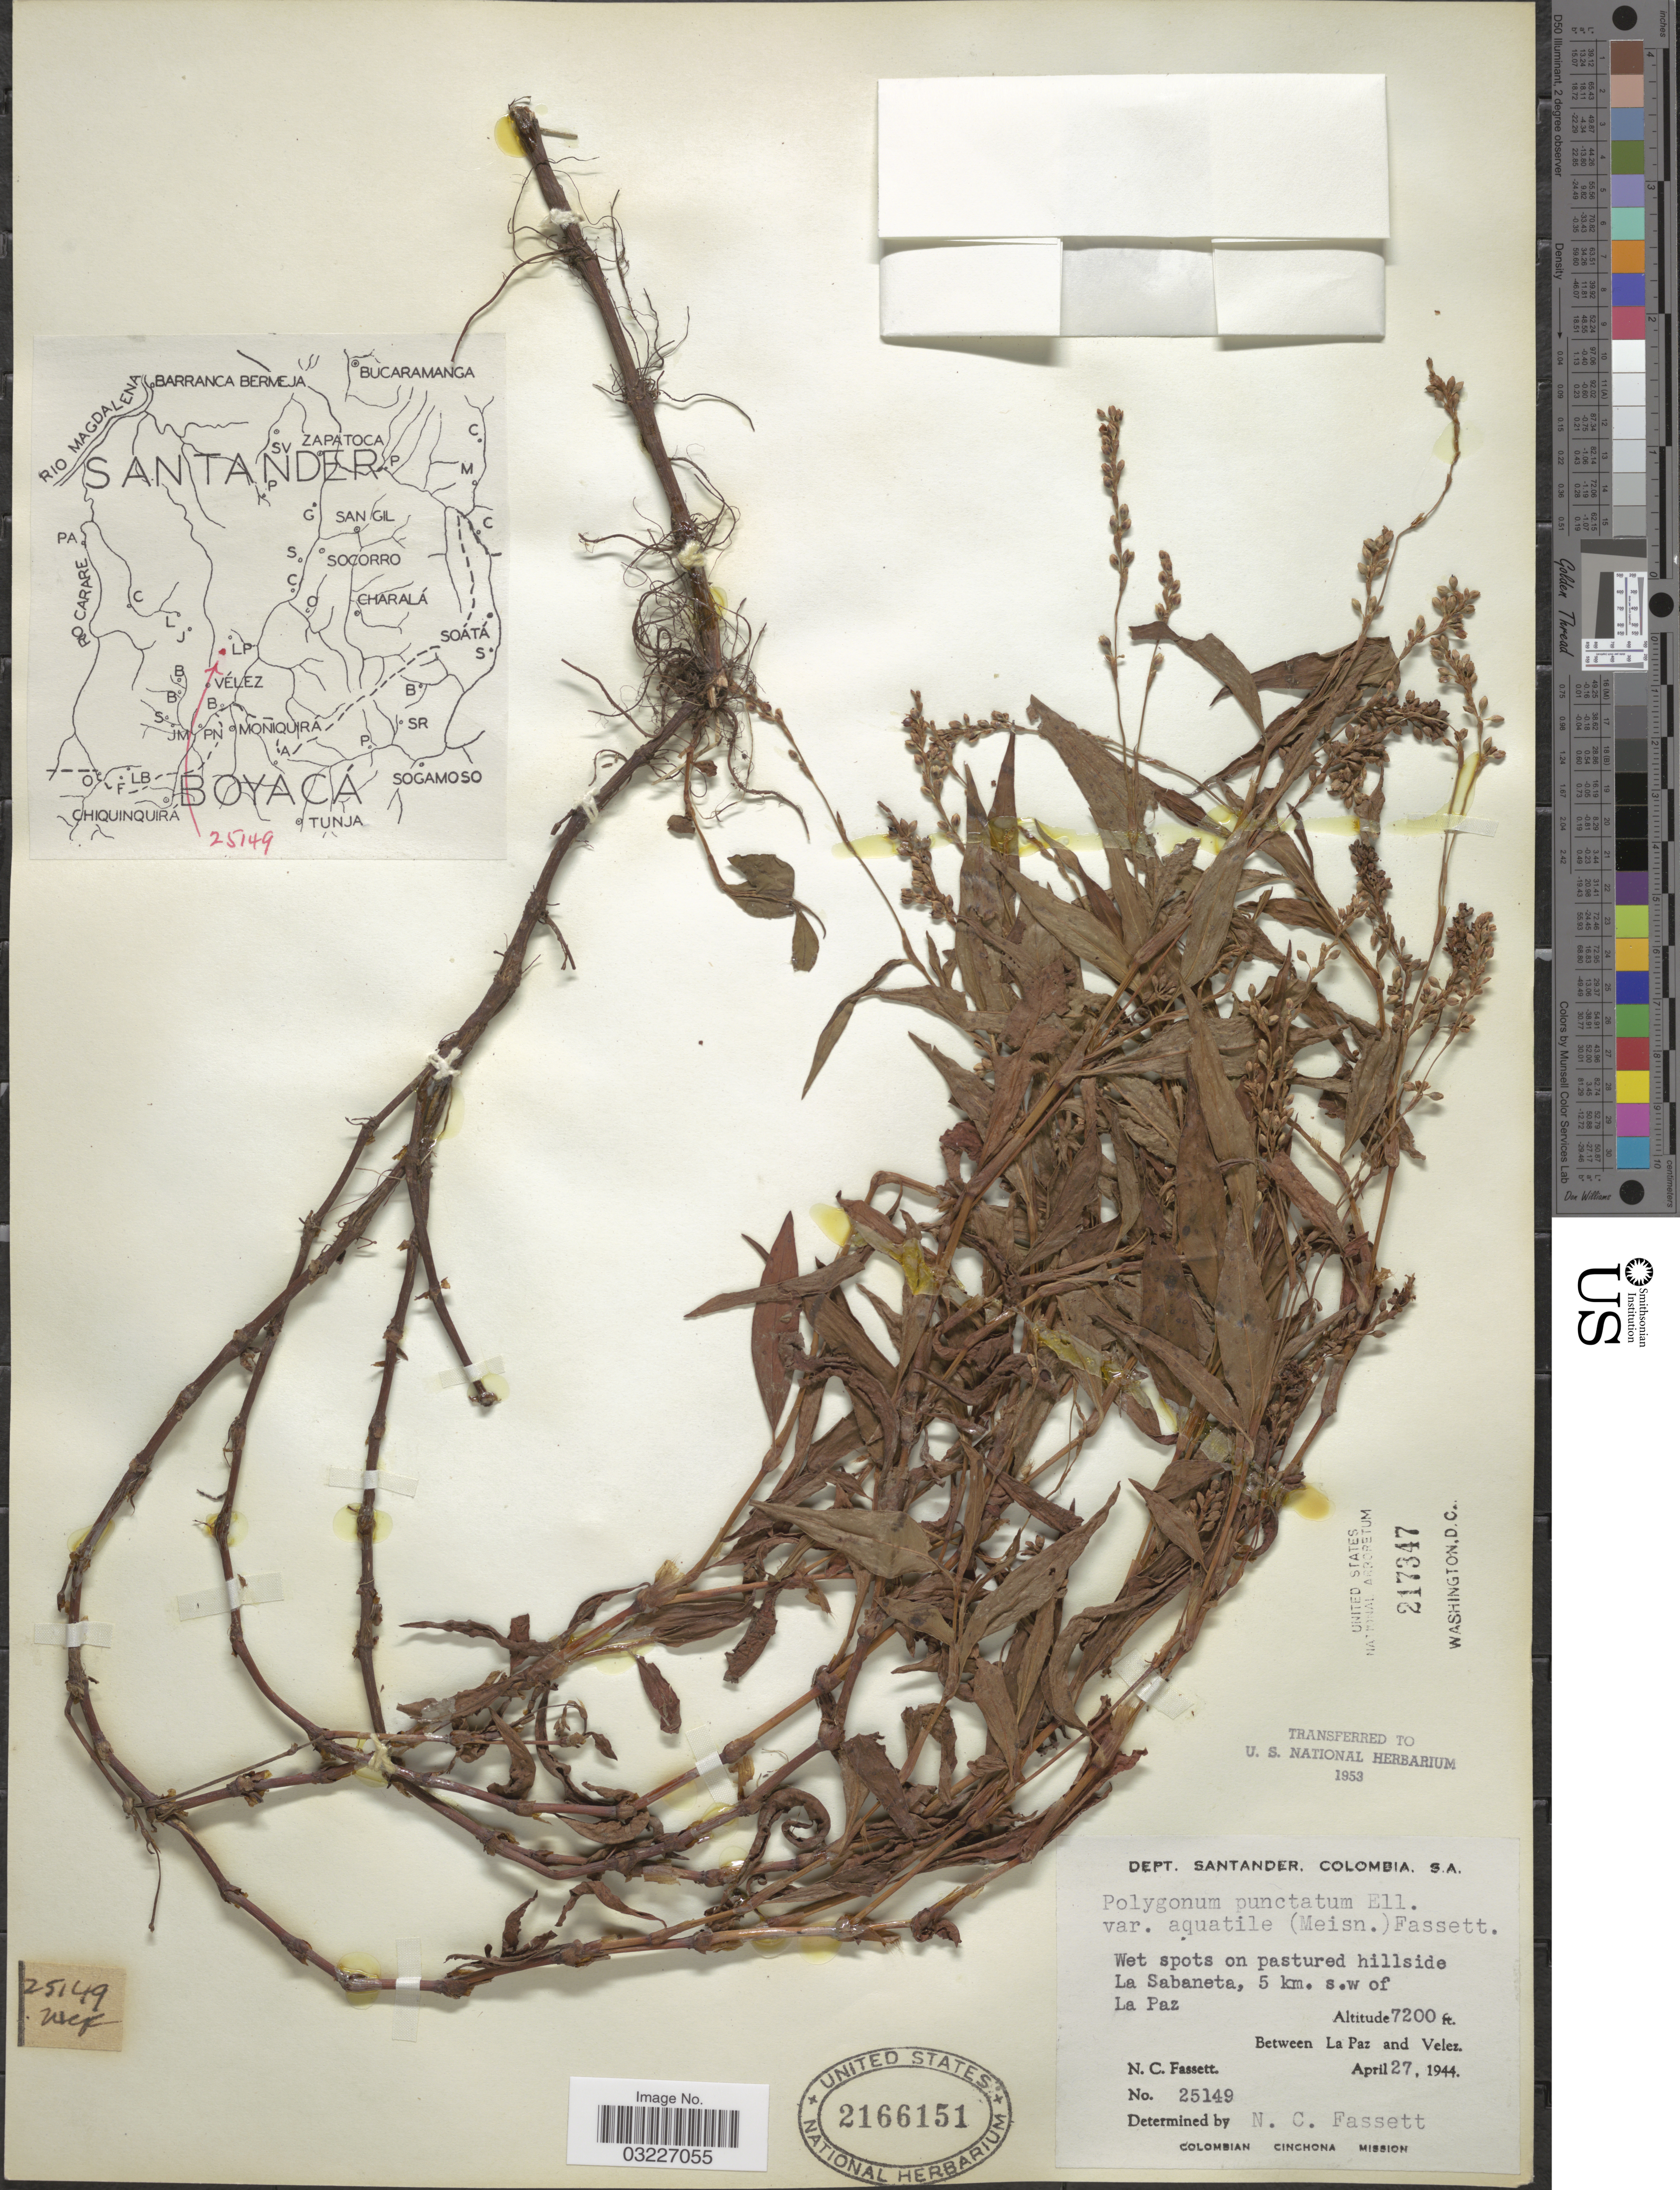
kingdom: Plantae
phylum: Tracheophyta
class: Magnoliopsida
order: Caryophyllales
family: Polygonaceae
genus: Polygonum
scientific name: Polygonum opelousanum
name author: Riddell ex Small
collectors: N. C. Fassett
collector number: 25149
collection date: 1944-04-27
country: Colombia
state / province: Santander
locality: Dept. Santander. Hillside La Sabaneta, 5 km. s.w of La Paz. Between La Paz and Velez.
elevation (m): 2195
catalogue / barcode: US 2166151